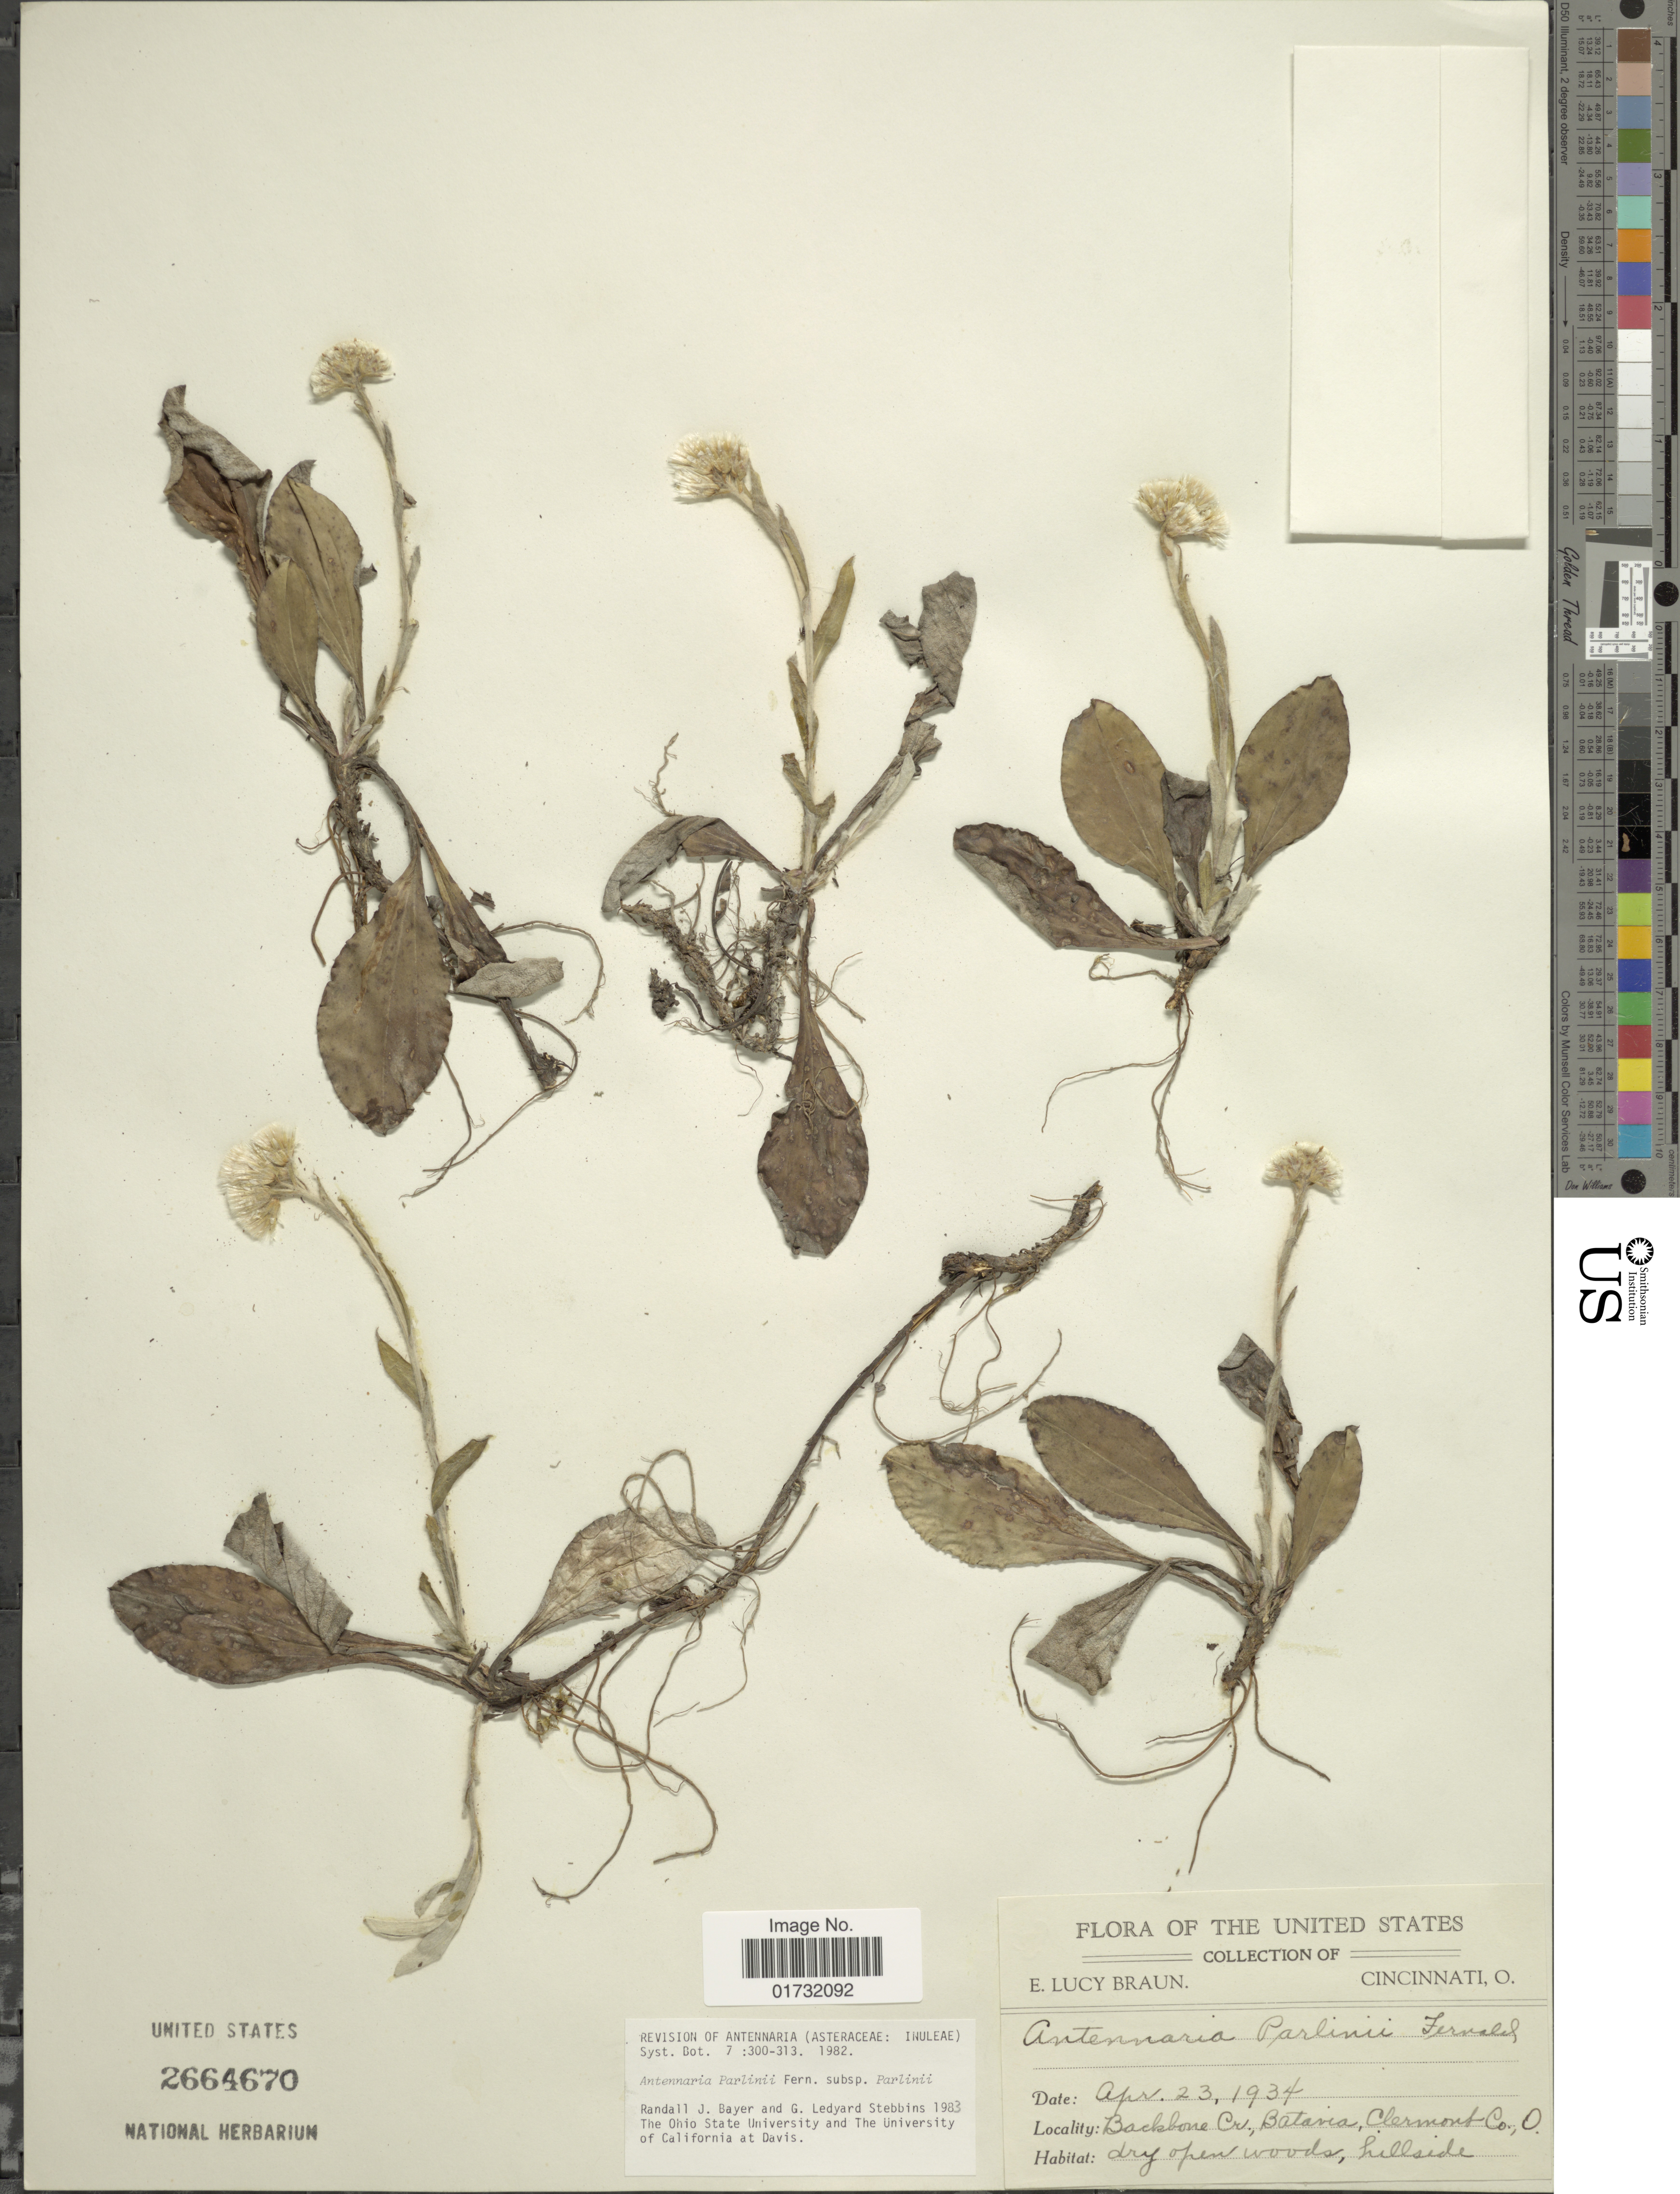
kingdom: Plantae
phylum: Tracheophyta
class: Magnoliopsida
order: Asterales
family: Asteraceae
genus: Antennaria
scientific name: Antennaria parlinii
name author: Fernald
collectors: E. L. Braun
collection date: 1934-04-23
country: United States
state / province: Ohio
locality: Backbone Cr., Batavis,, Clermont Co.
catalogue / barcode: US 2664670